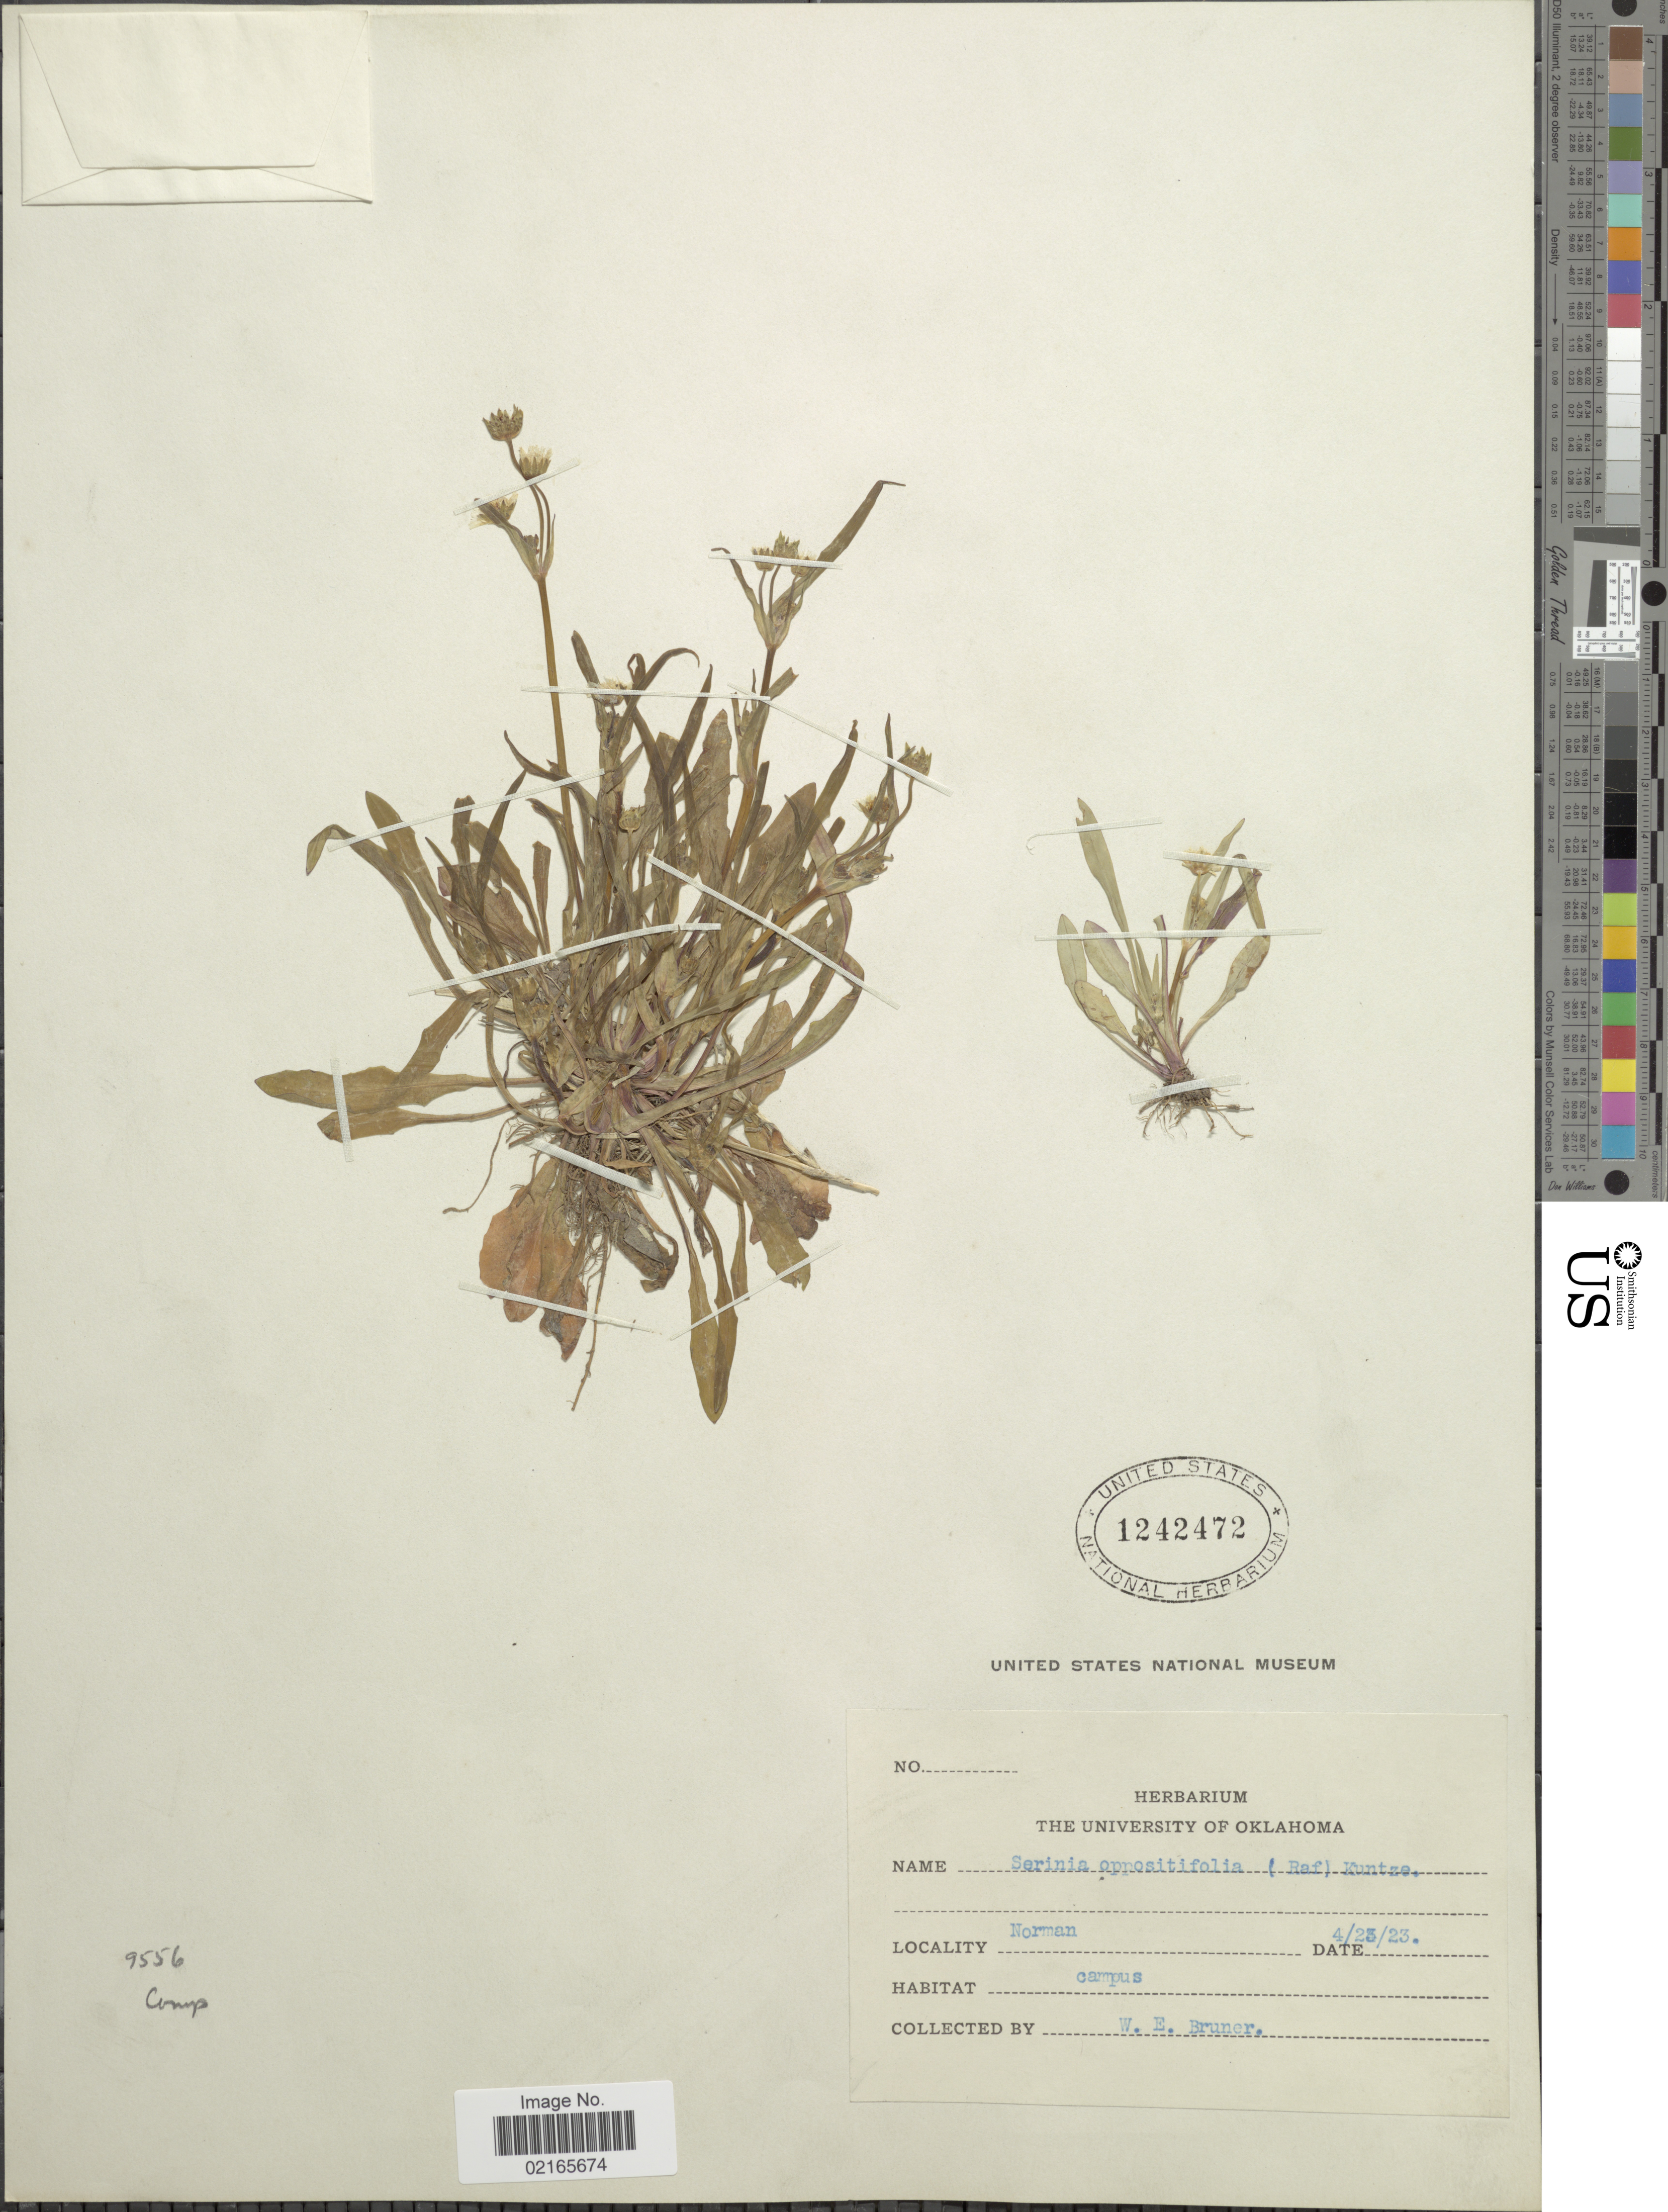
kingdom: Plantae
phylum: Tracheophyta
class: Magnoliopsida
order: Asterales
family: Asteraceae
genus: Krigia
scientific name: Krigia oppositifolia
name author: Raf.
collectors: W. Bruner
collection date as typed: Transcribed d/m/y: 23/4/23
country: United States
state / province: Oklahoma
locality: Norman, campus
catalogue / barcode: US 1242472